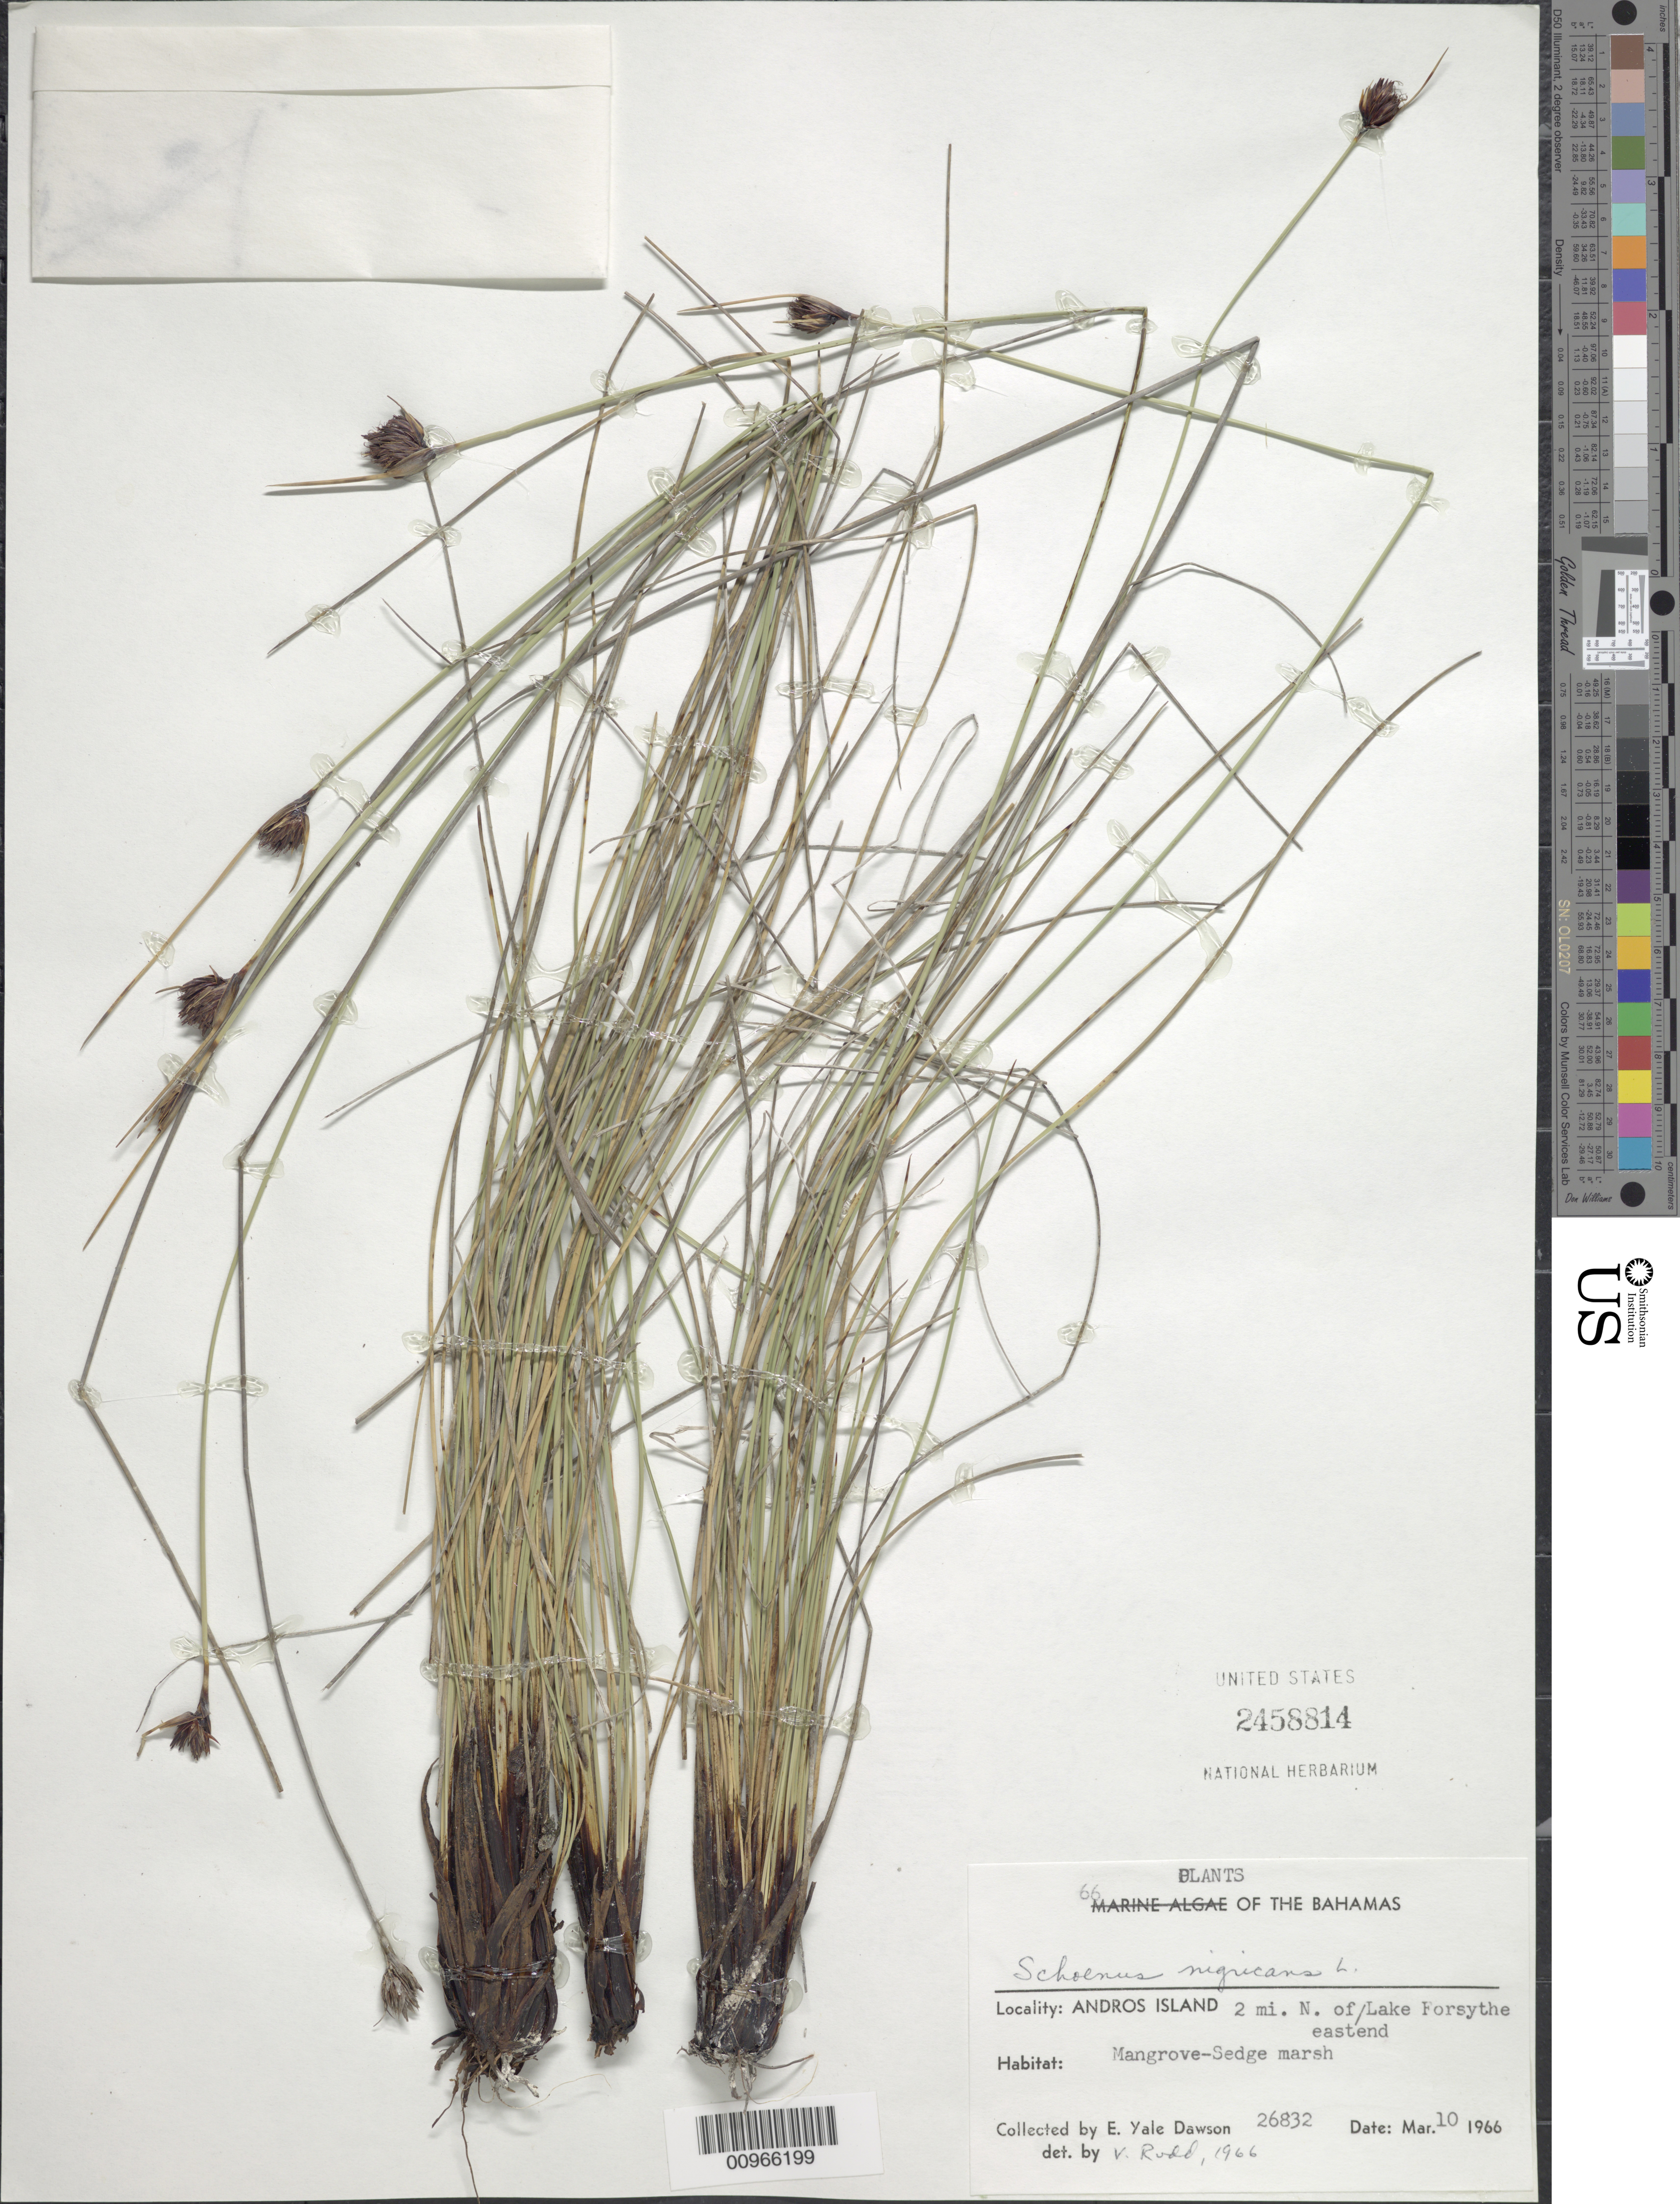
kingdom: Plantae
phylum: Tracheophyta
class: Liliopsida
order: Poales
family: Cyperaceae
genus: Schoenus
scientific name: Schoenus nigricans var. nigricans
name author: L.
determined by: Rudd, V.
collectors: E. Y. Dawson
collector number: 26832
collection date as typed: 10 Mar 1966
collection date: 1966-03-10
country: Bahamas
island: Andros Island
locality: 2 mi N of eastend of Lake Forsythe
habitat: Mangrove-sedge marsh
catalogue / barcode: US 2458814